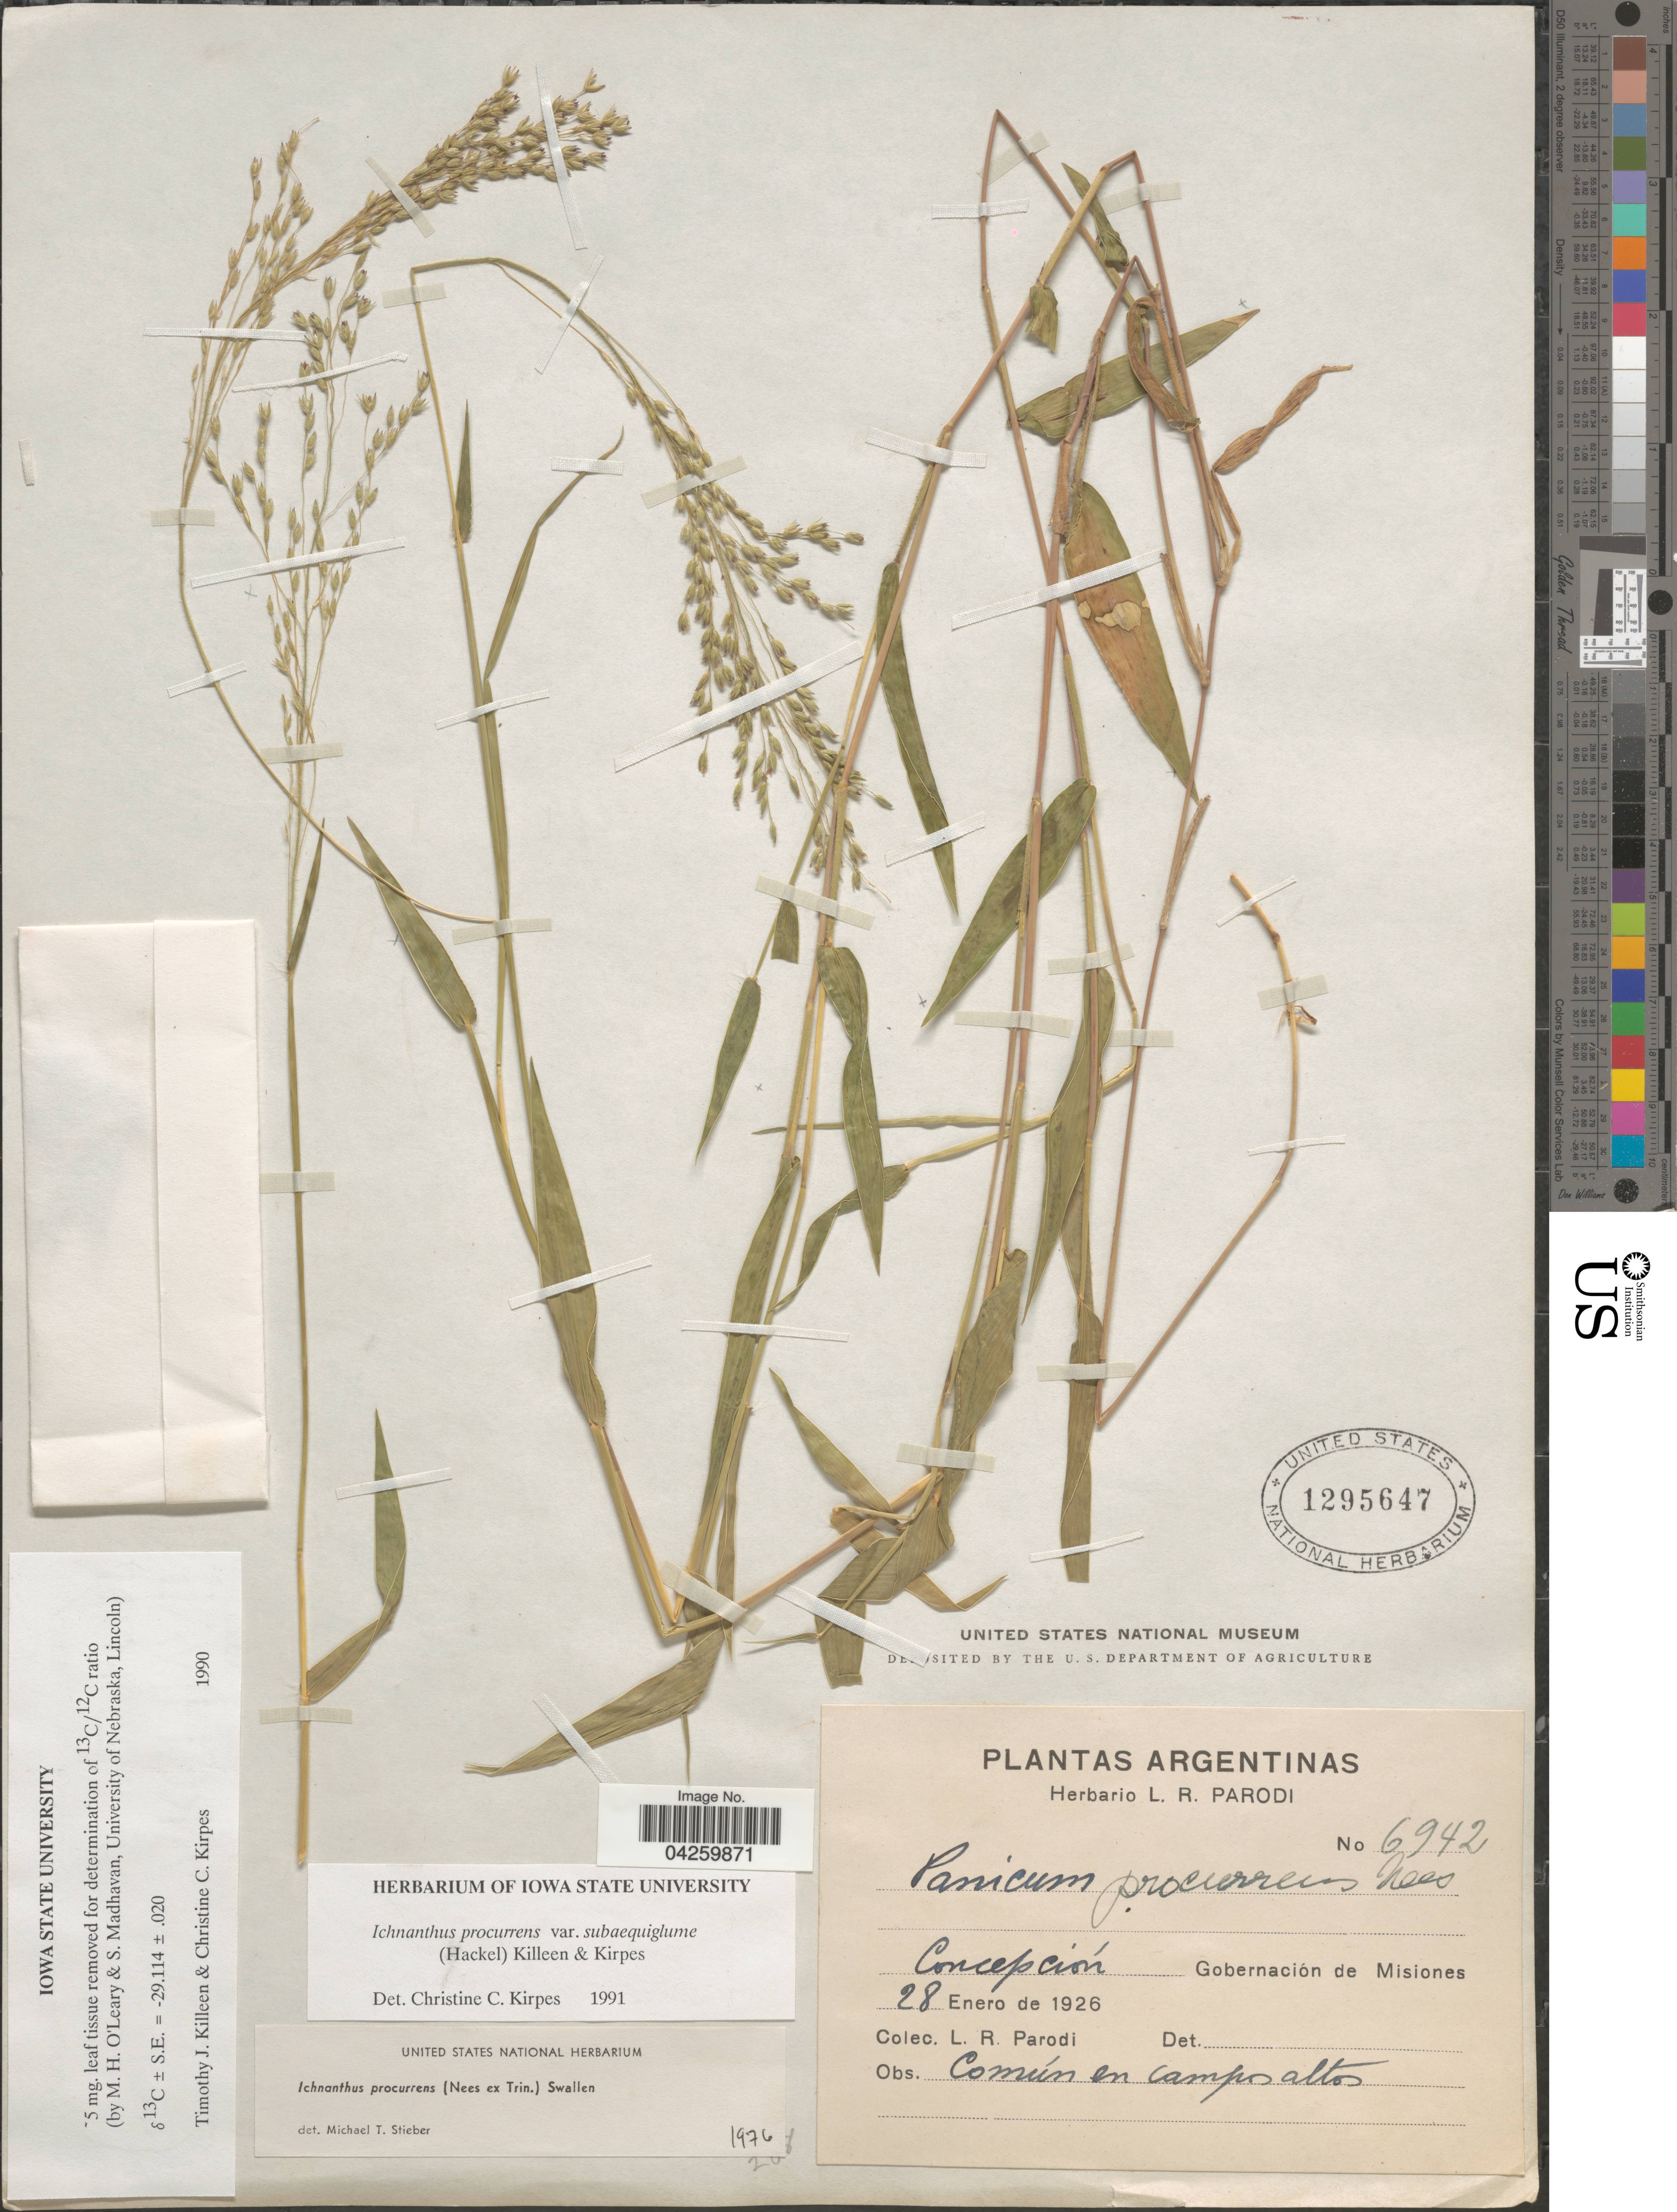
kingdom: Plantae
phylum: Tracheophyta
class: Liliopsida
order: Poales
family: Poaceae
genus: Ichnanthus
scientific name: Ichnanthus procurrens var. subaequiglume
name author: (Nees ex Trin.) Swallen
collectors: L. R. Parodi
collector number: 6942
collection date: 1926-01-28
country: Argentina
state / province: Misiones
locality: Concepción. Gobernación de Misiones.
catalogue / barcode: US 1295647